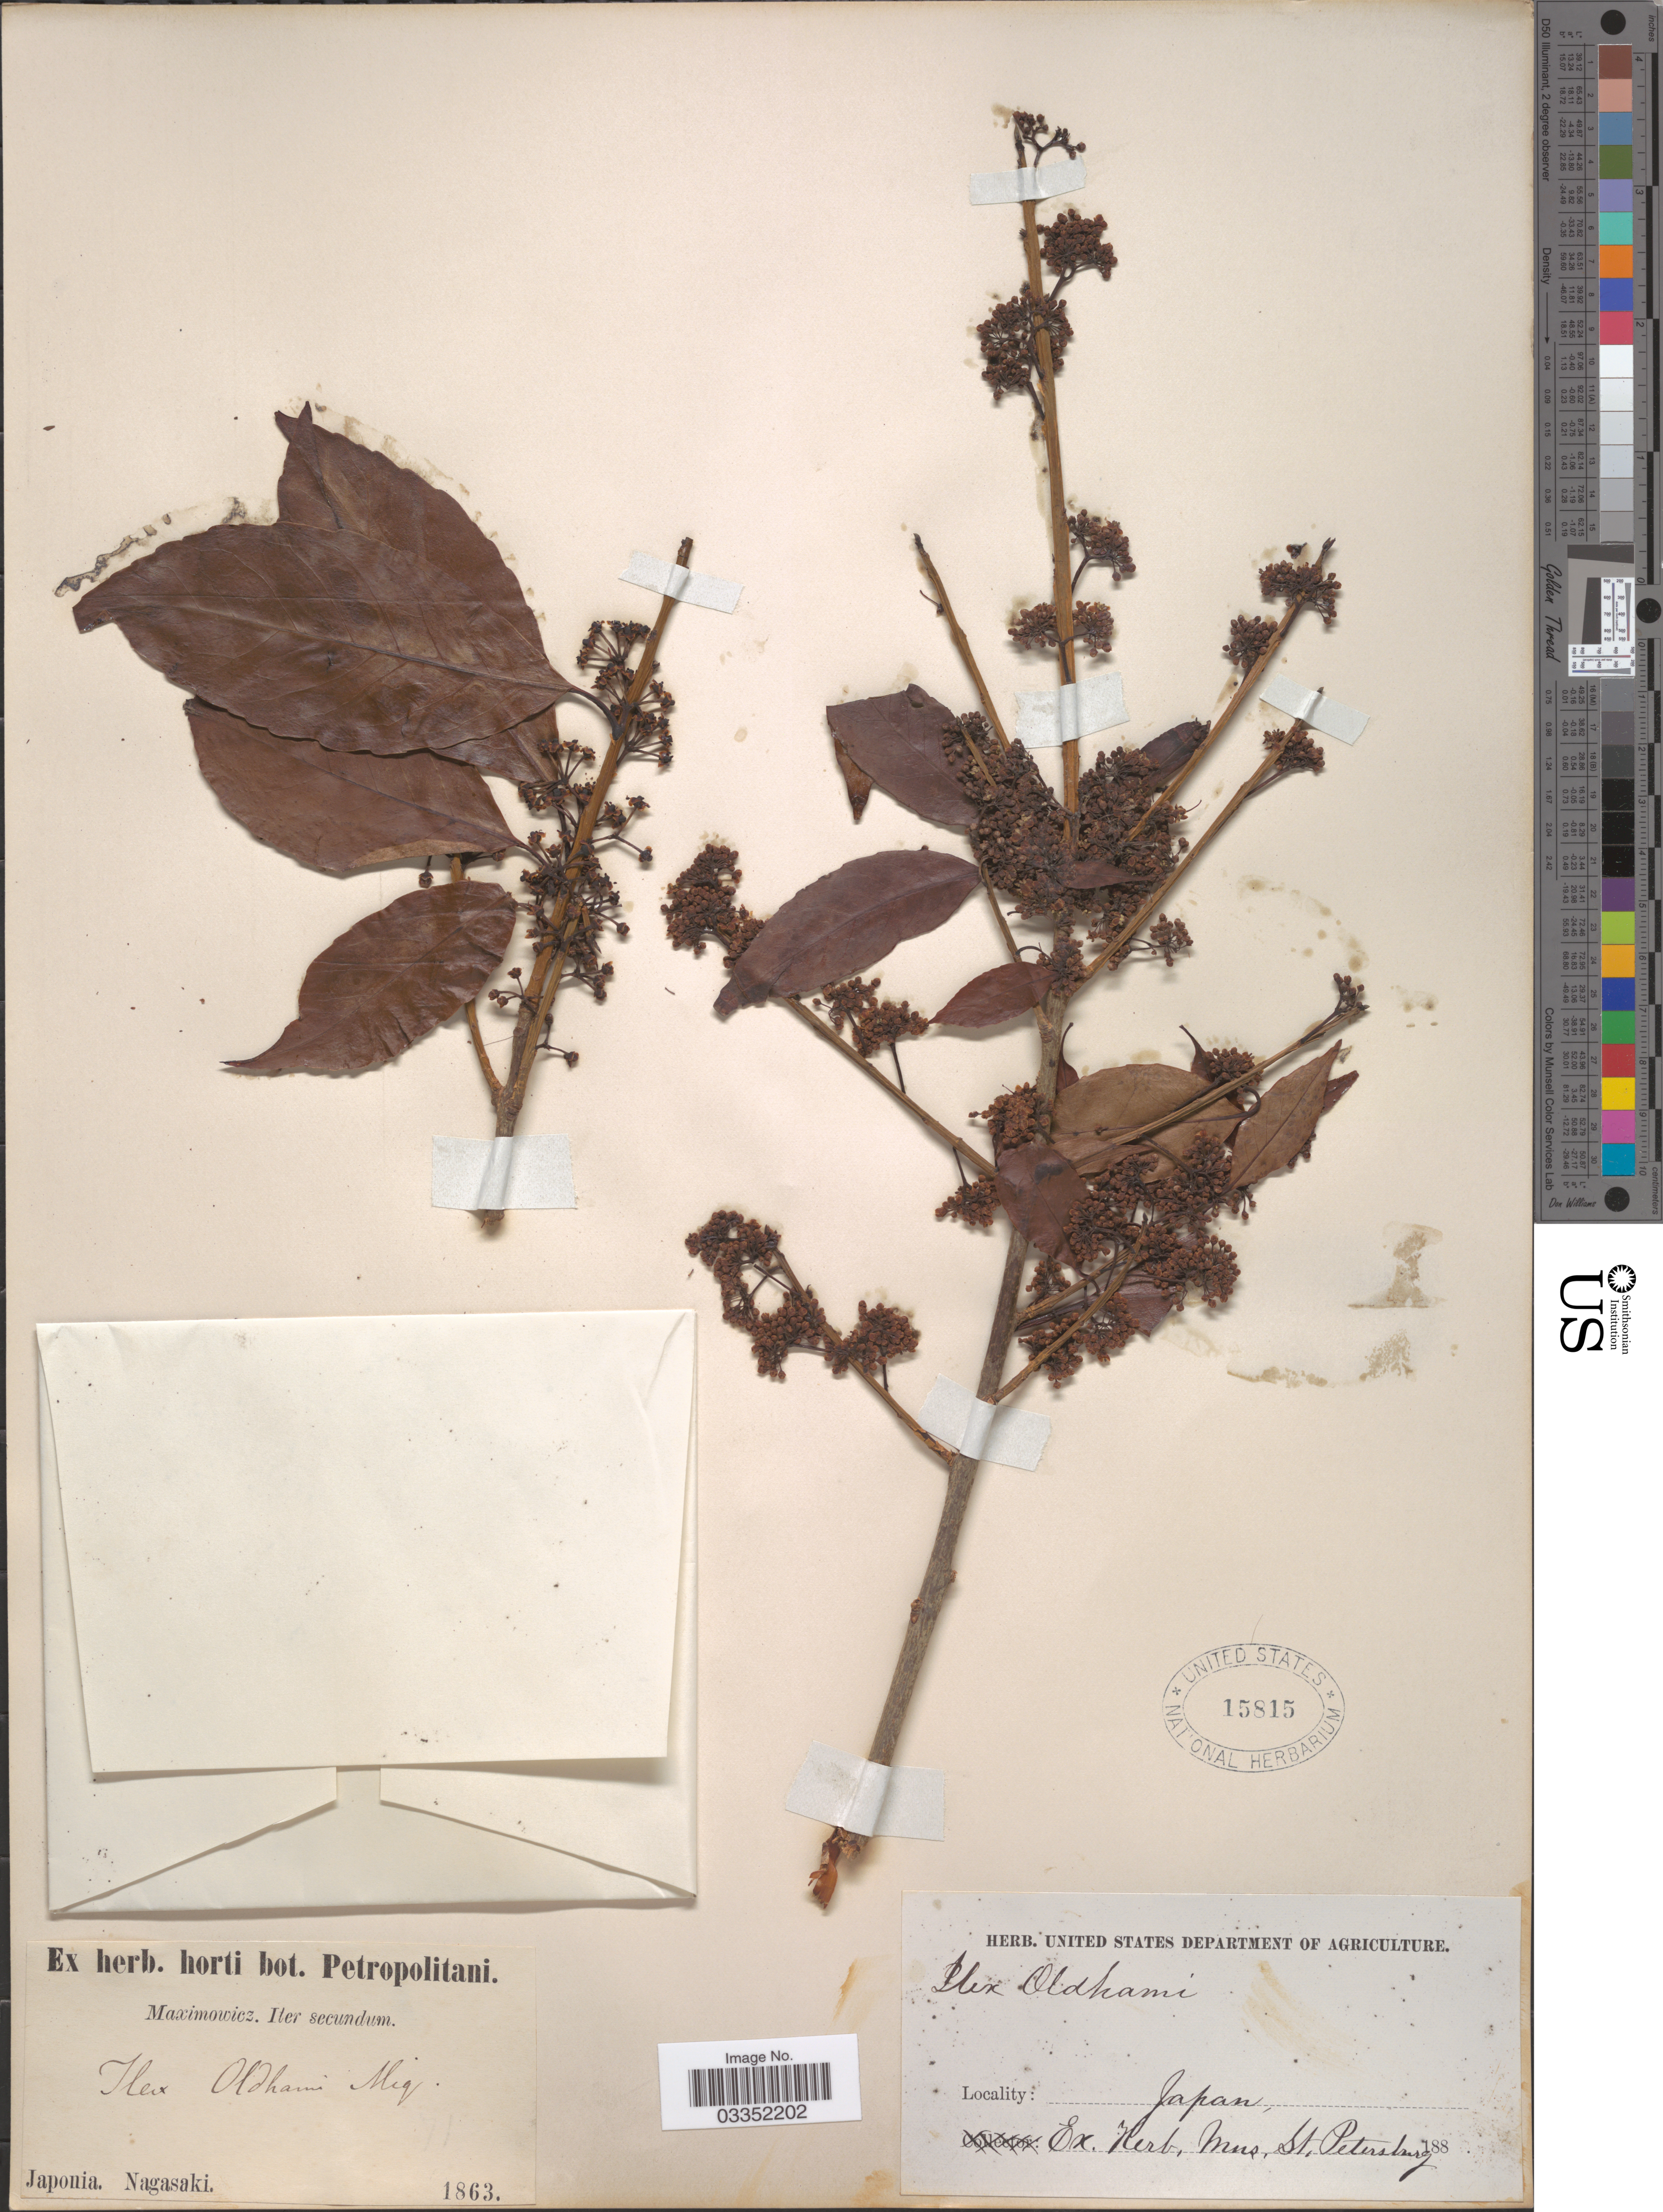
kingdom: Plantae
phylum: Tracheophyta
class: Magnoliopsida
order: Aquifoliales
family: Aquifoliaceae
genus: Ilex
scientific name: Ilex purpurea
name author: Hassk.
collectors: Maximowicz, --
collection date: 1863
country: Japan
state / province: Nagasaki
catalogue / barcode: US 15815